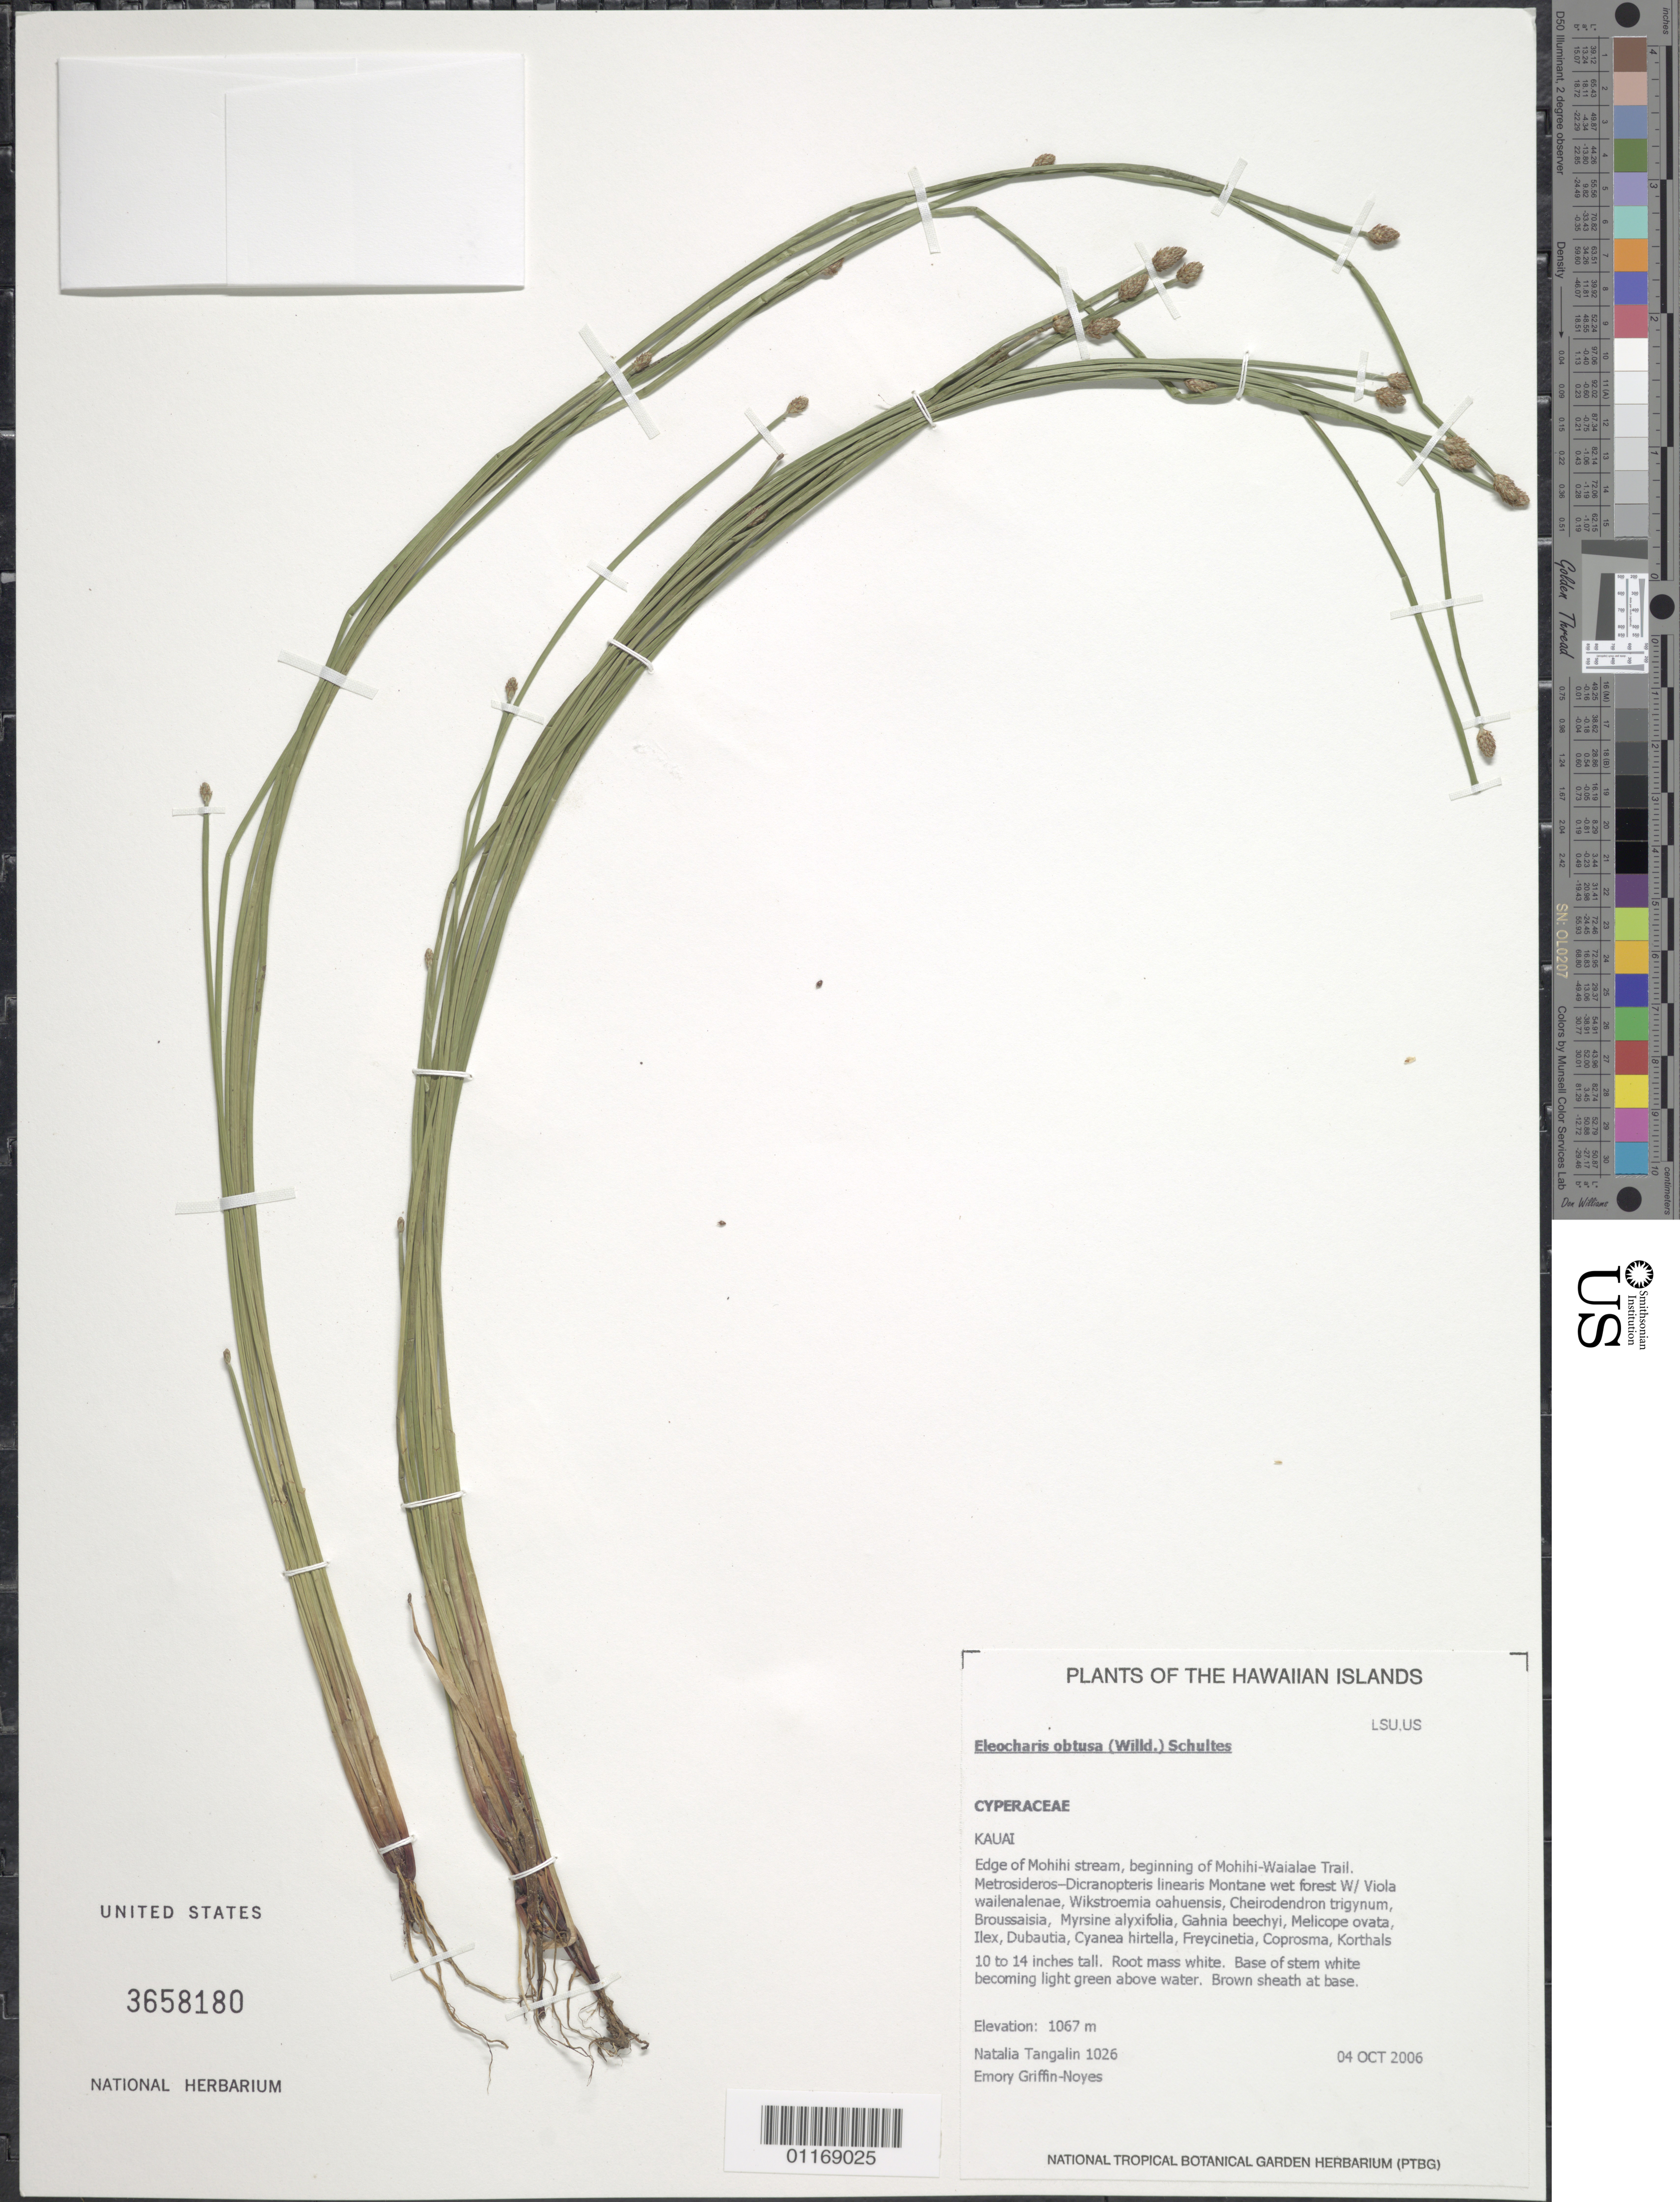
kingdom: Plantae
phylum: Tracheophyta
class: Liliopsida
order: Poales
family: Cyperaceae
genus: Eleocharis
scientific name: Eleocharis obtusa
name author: (Willd.) Schult.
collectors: N. Tangalin & E. Griffin-Noyes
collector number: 1026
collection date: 2006-10-04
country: United States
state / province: Hawaii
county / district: Kauai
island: Kaua'i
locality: Edge of Mohihi stream, beginning of Mohihi-Waialae Trail.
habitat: Metrosideros-Dicranopteris linearis montane wet forest.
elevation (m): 1067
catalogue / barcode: US 3658180